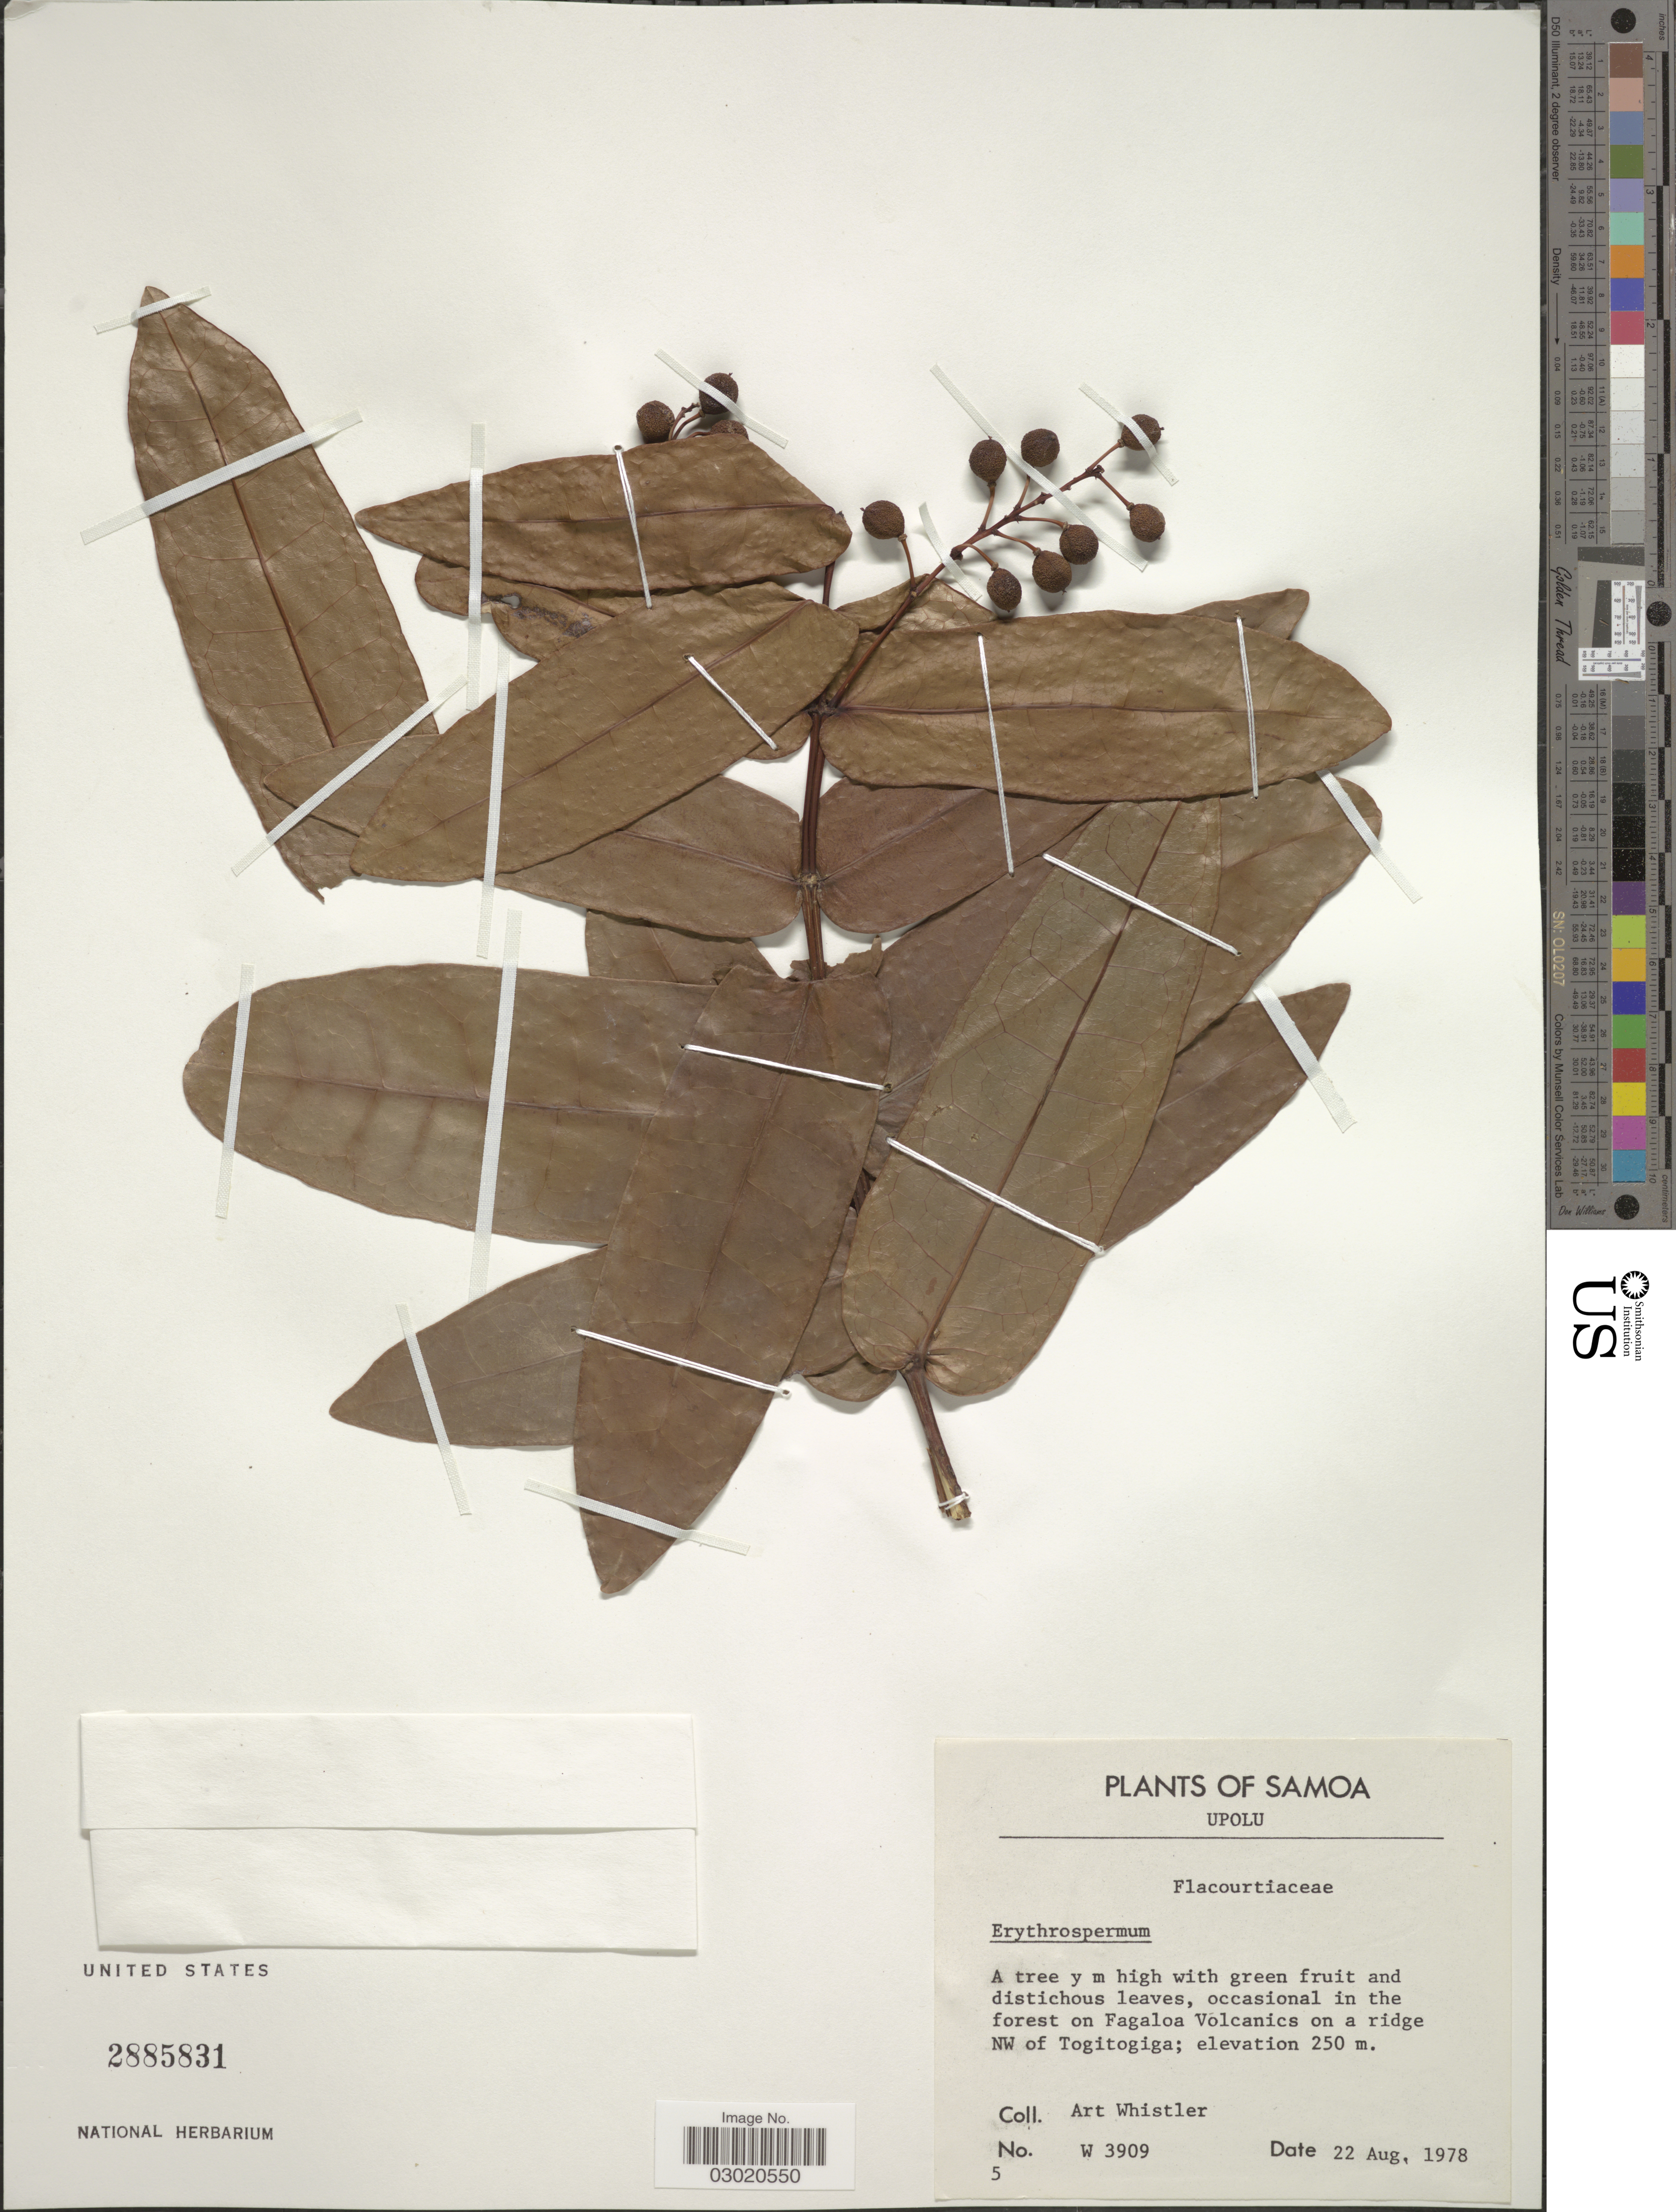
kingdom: Plantae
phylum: Tracheophyta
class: Magnoliopsida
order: Malpighiales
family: Achariaceae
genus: Erythrospermum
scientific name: Erythrospermum sp.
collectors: A. Whistler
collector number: W3909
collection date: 1978-08-22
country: Samoa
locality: Upolu, occasional in the forest on Fagaloa Volcanics on a ridge NW of Togitogiga.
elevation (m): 250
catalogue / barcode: US 2885831